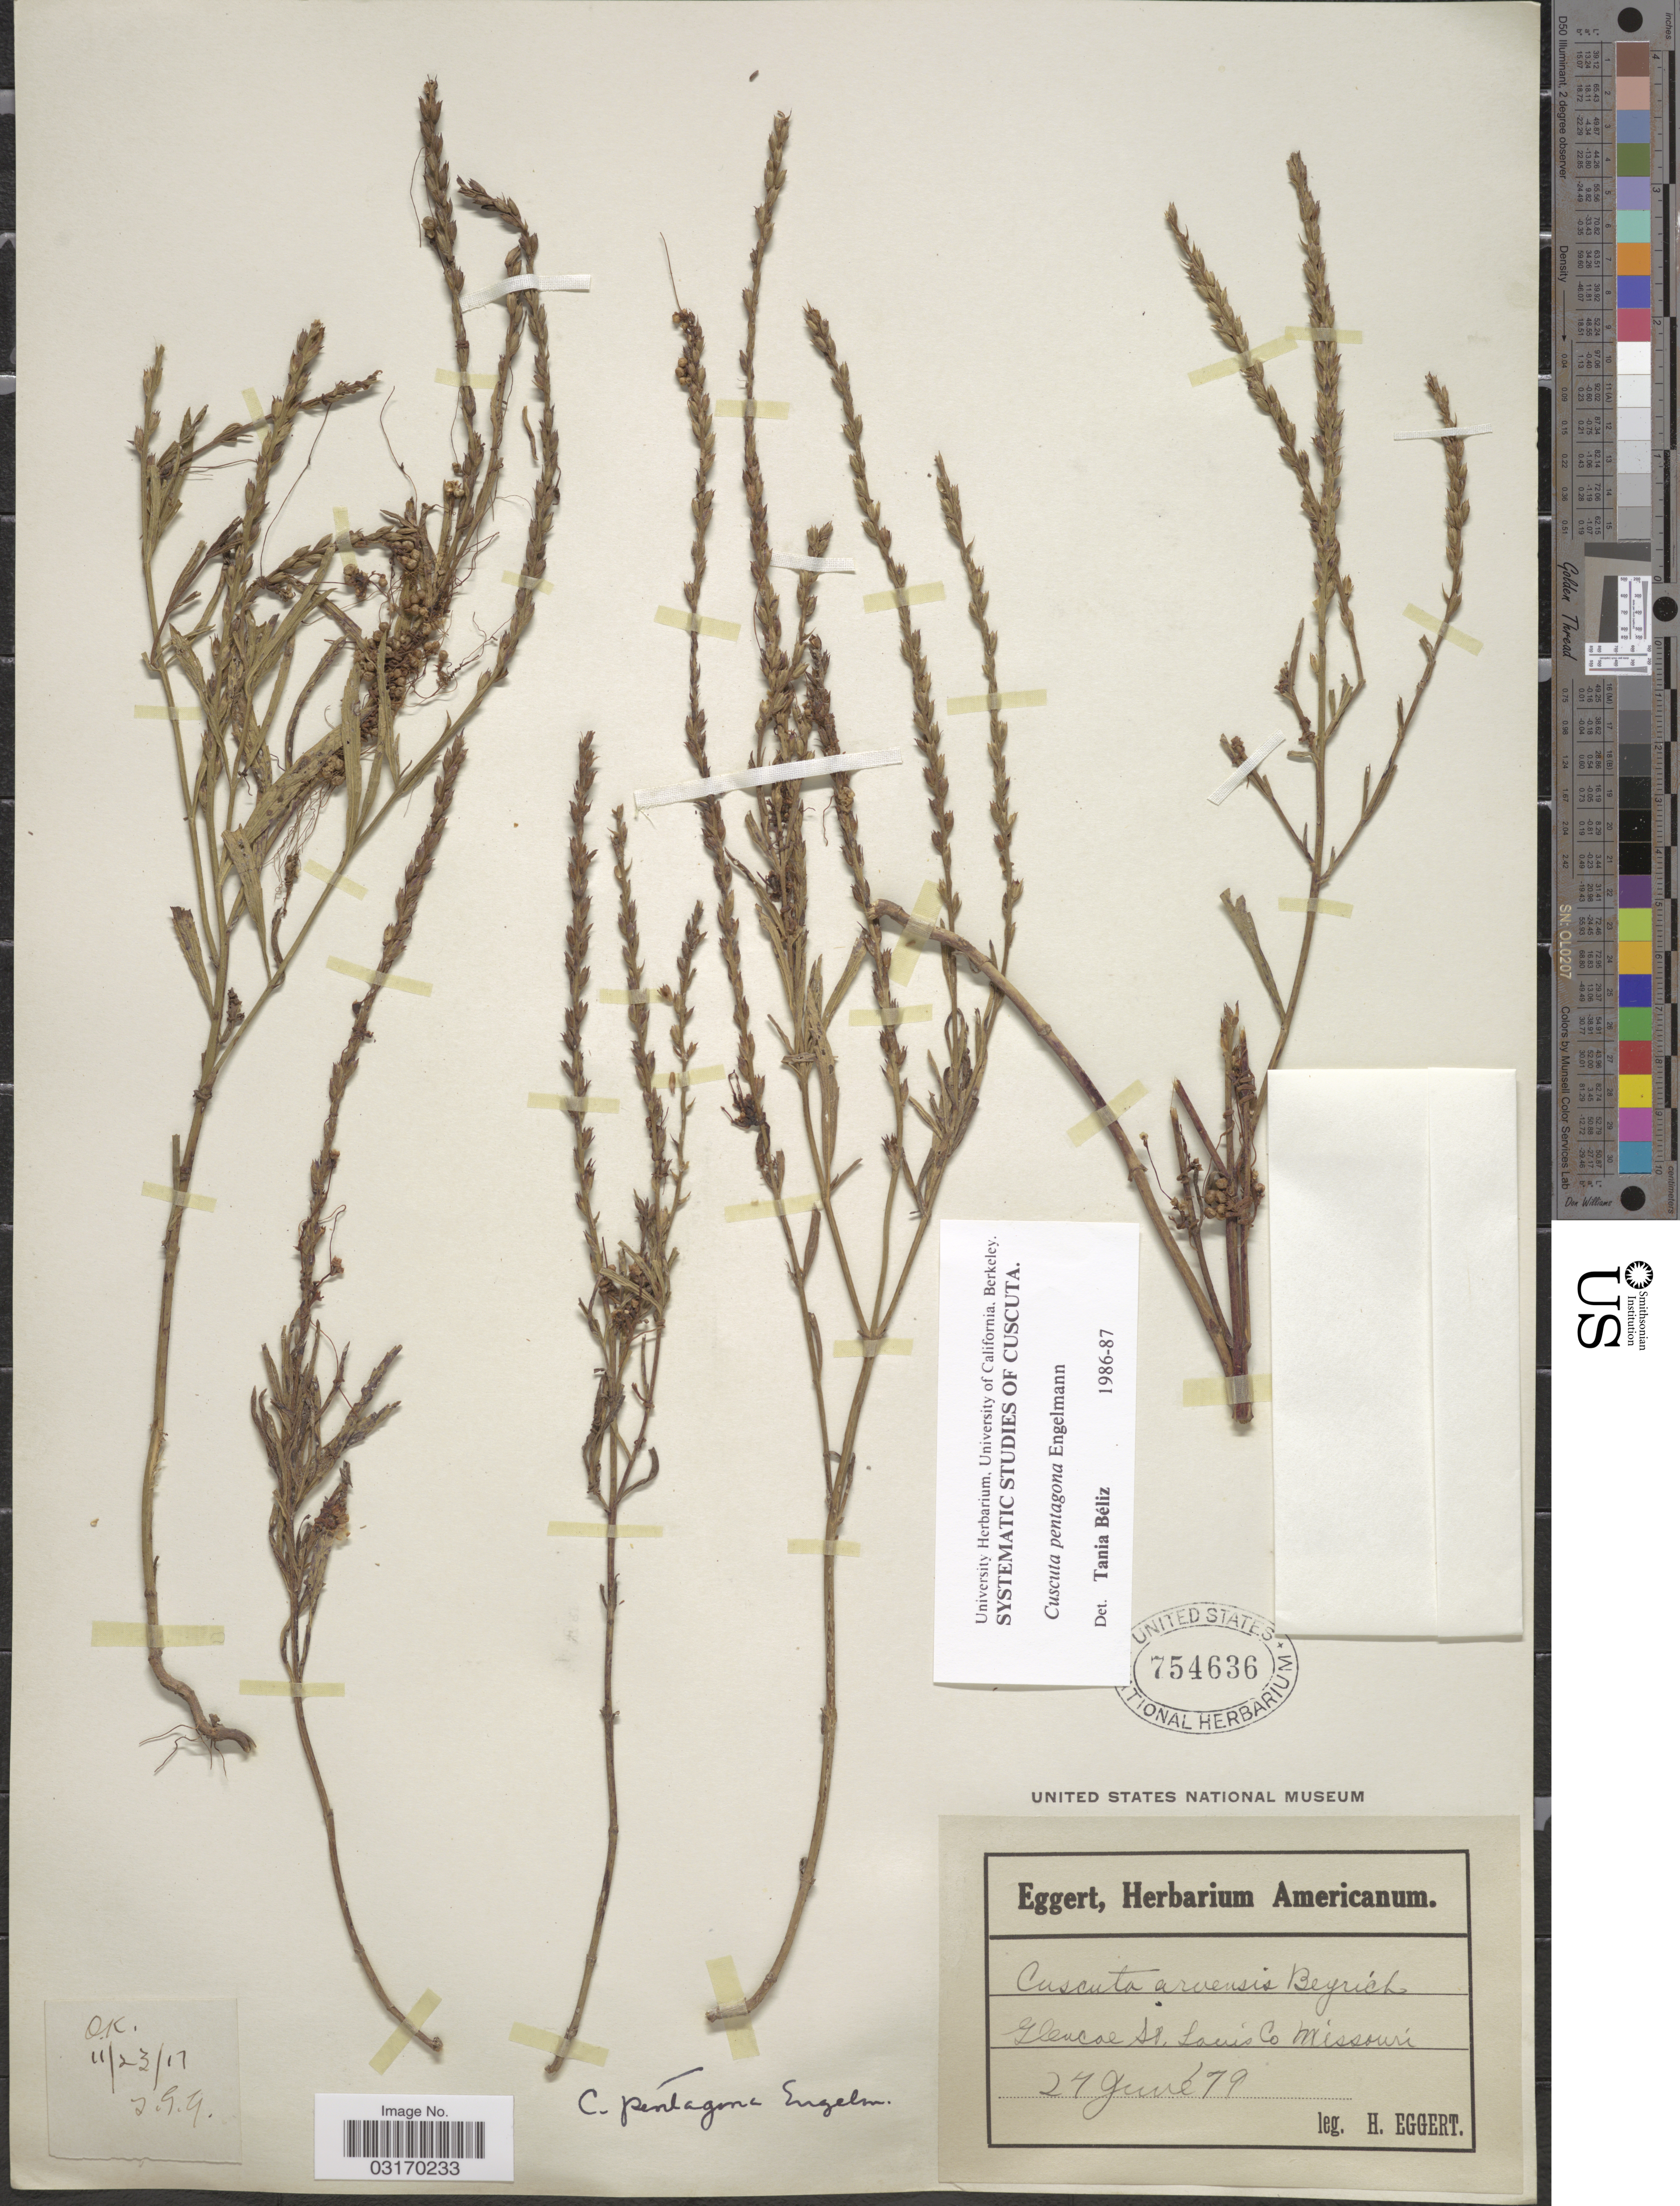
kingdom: Plantae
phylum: Tracheophyta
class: Magnoliopsida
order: Solanales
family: Convolvulaceae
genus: Cuscuta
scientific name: Cuscuta pentagona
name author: Engelm.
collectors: H. Eggert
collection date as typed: Transcribed d/m/y: 27/6/79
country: United States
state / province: Missouri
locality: Glencoe St. Louis Co.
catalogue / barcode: US 754636